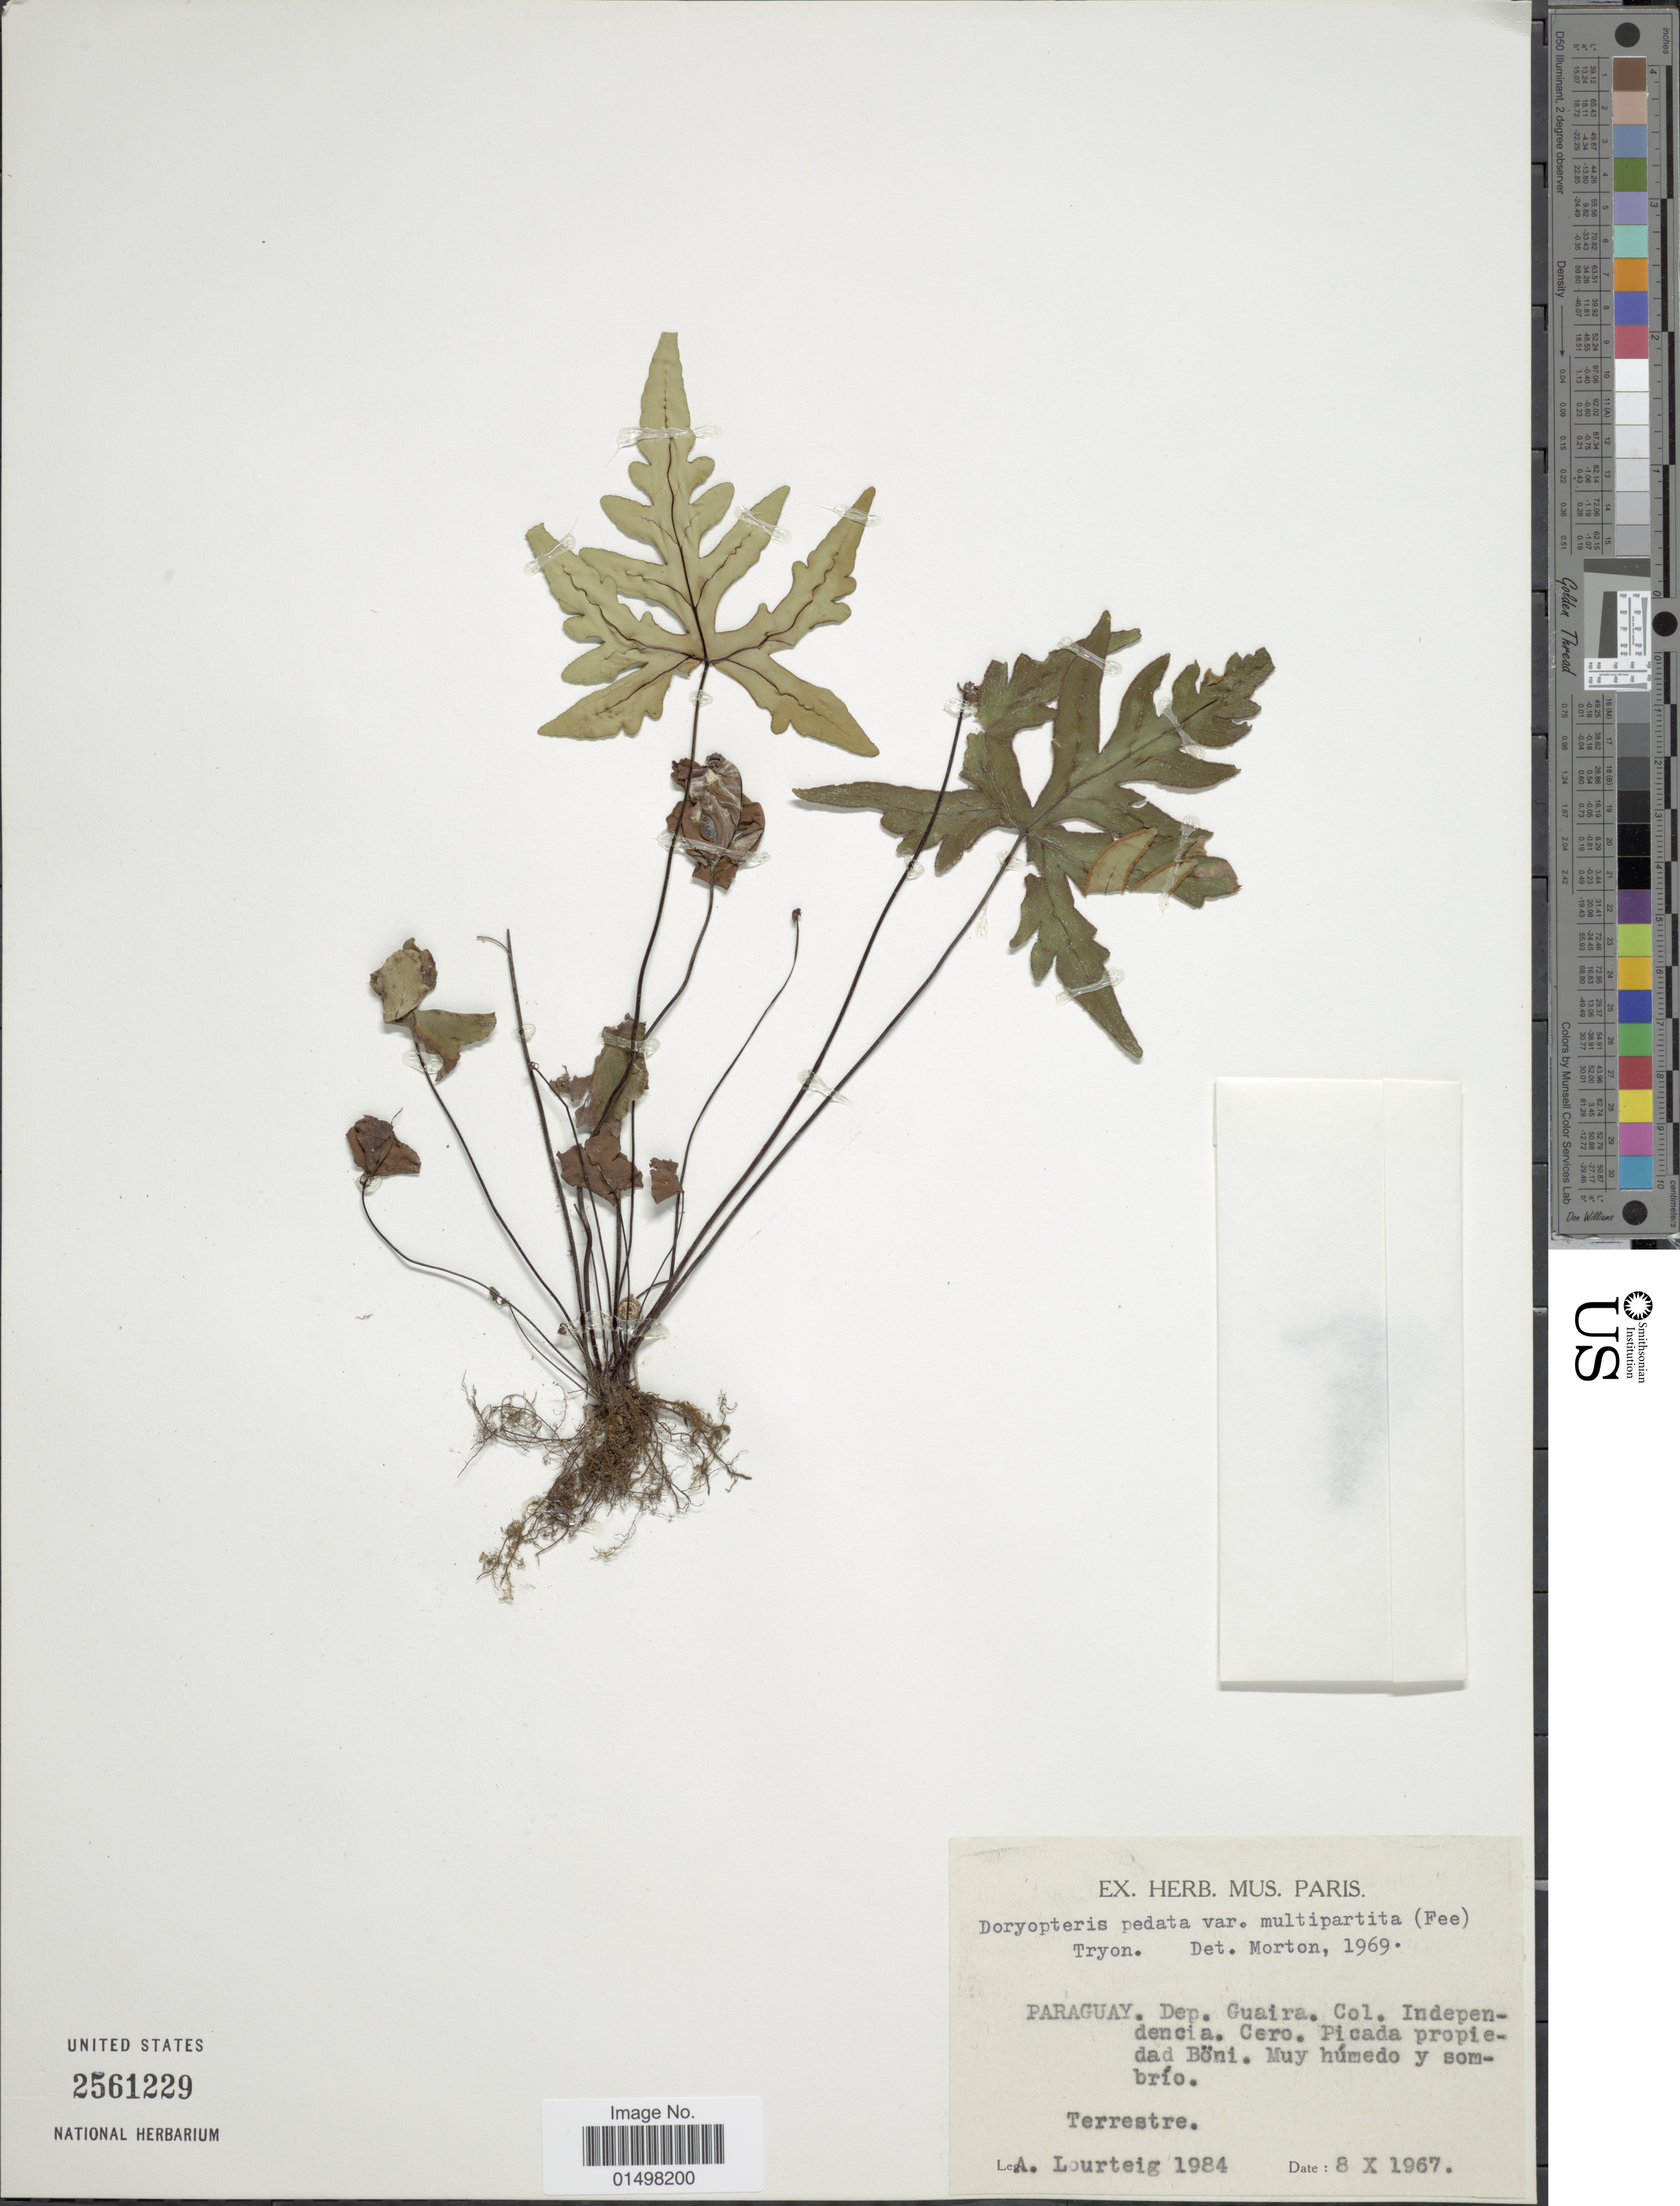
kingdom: Plantae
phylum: Tracheophyta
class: Polypodiopsida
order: Polypodiales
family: Pteridaceae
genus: Doryopteris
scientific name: Doryopteris pedata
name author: (L.) Fée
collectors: A. Lourteig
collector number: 1984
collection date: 1967-10-08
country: Paraguay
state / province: Guaira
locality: Dep. Guaira. Col. Independencia. Cerro. Picada propiedad Boni.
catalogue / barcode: US 2561229